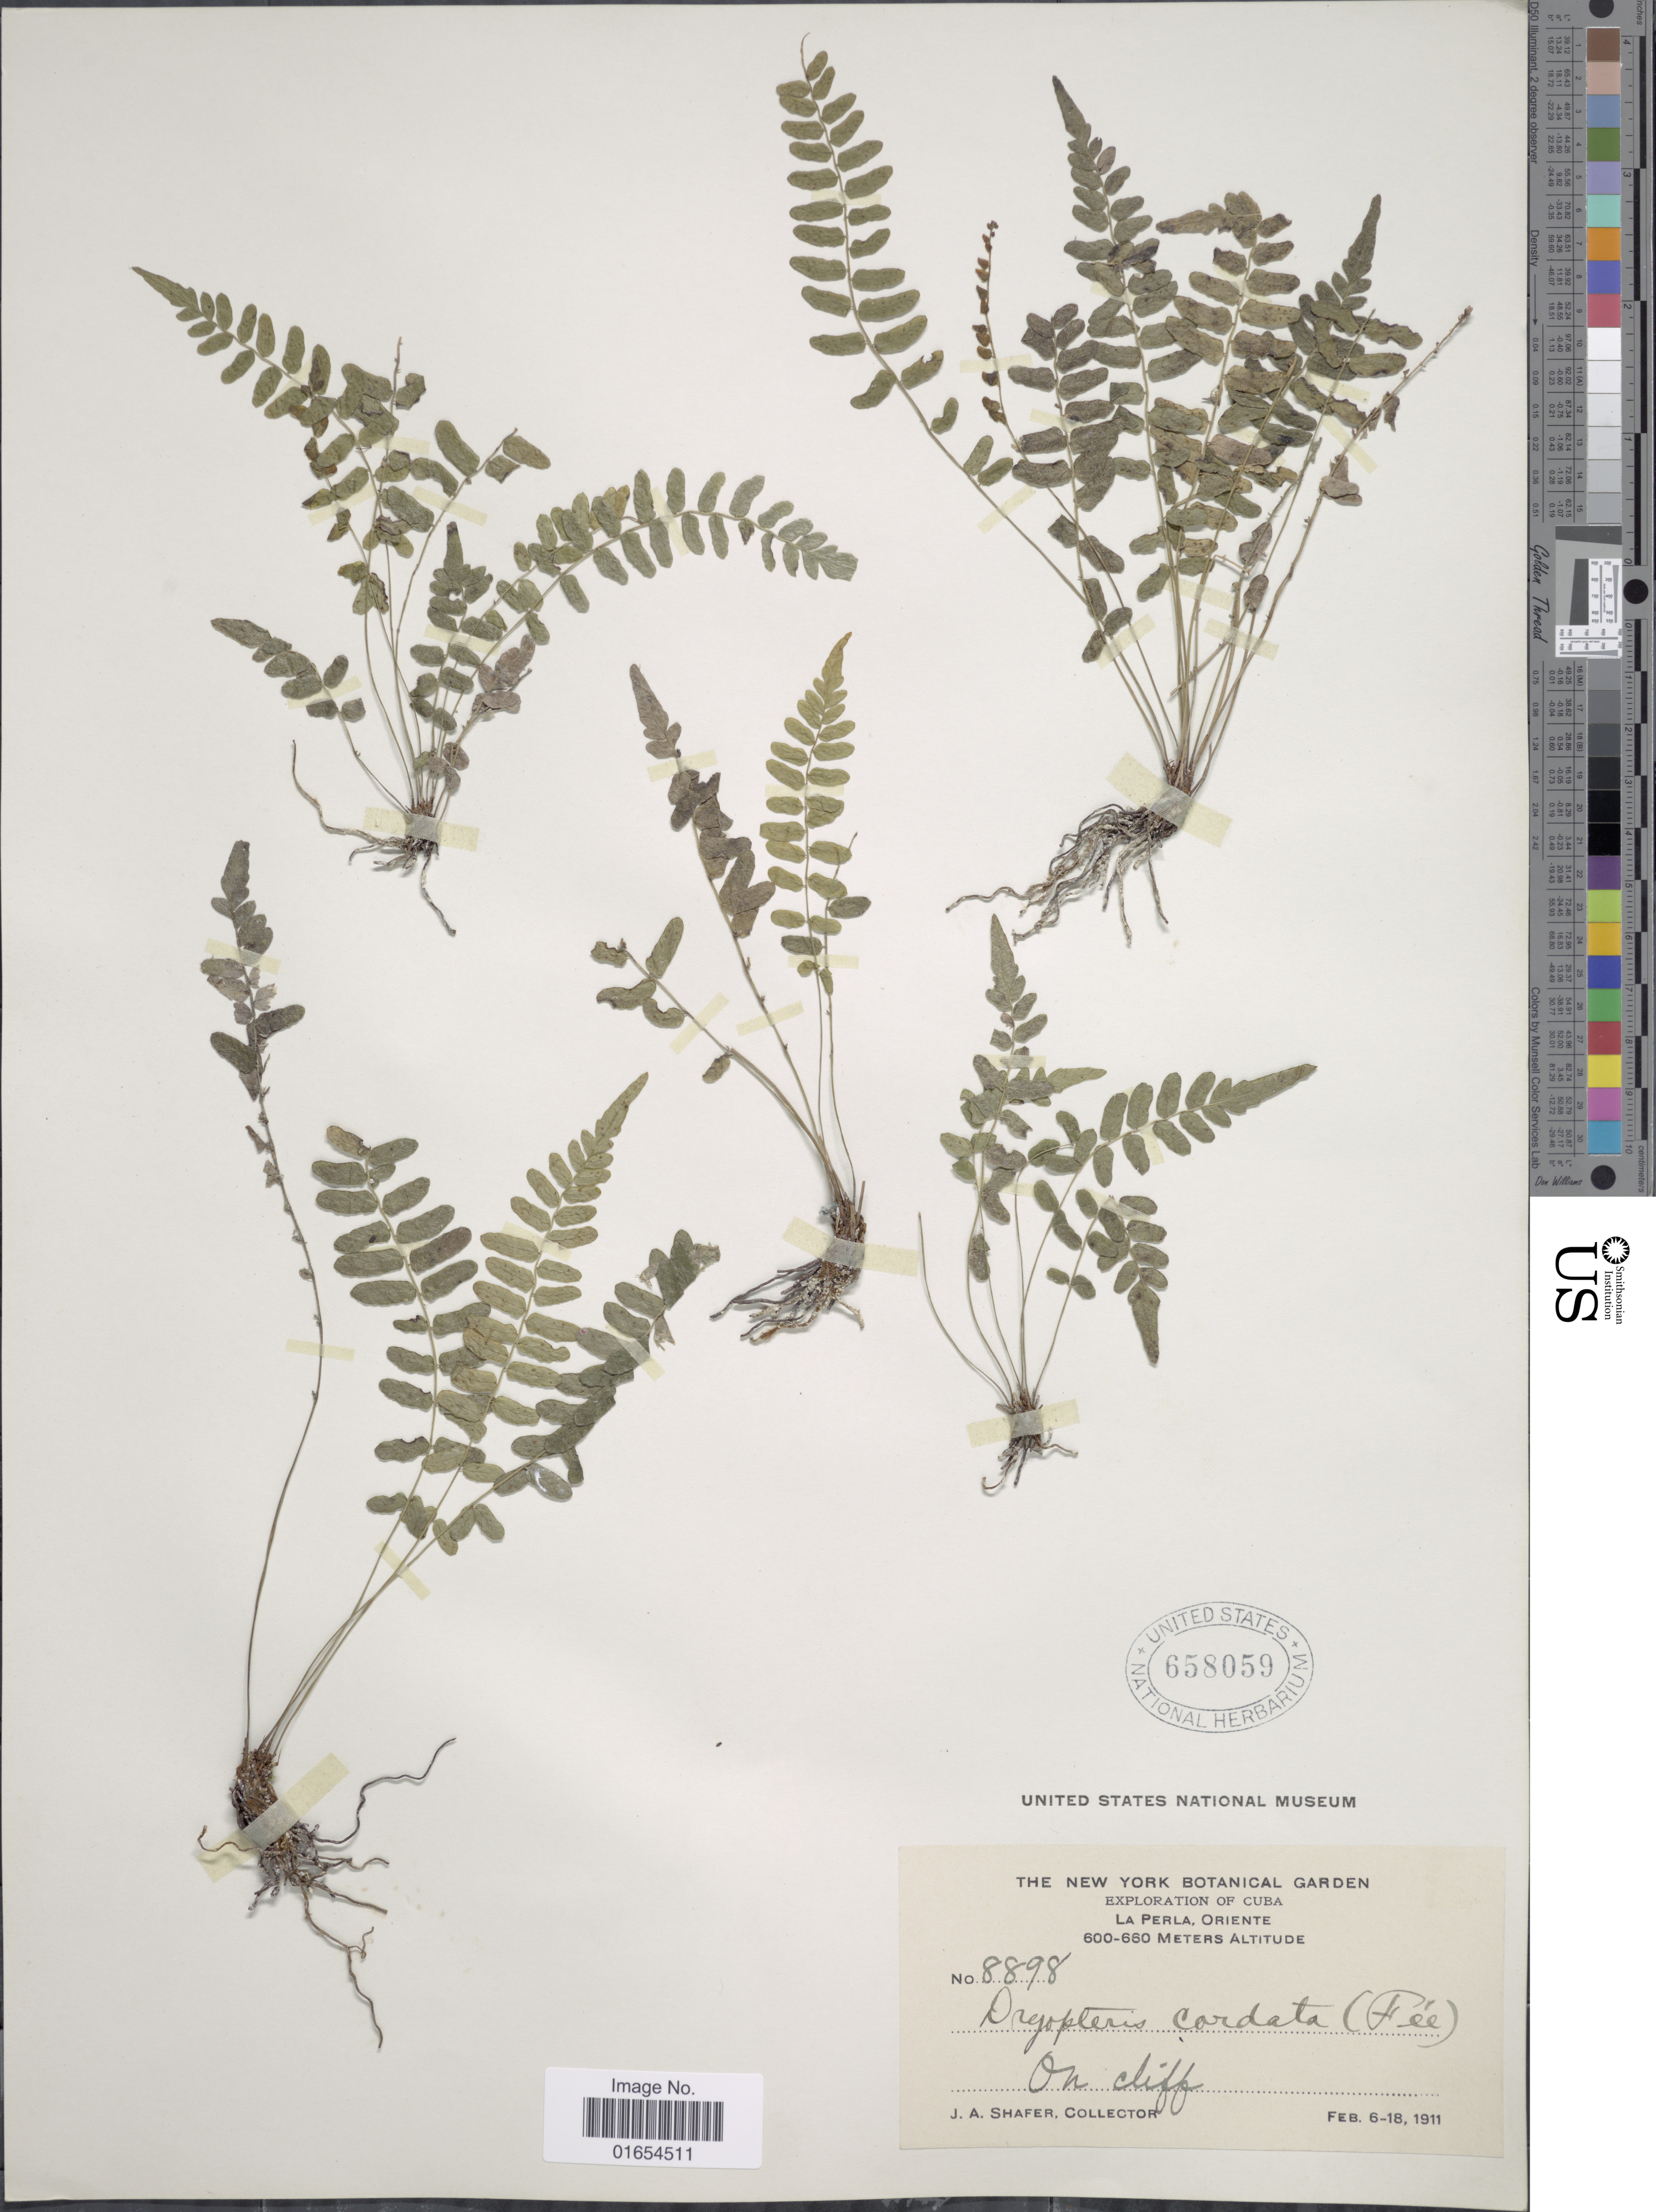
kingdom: Plantae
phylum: Tracheophyta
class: Polypodiopsida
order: Polypodiales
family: Thelypteridaceae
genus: Goniopteris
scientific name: Goniopteris cordata (Fée) comb. nov., ined 2015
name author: (Fée)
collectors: J. A. Shafer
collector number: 8898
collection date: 1911-02-06/1911-02-18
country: Cuba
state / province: Oriente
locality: La Perla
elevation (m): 600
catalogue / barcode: US 658059